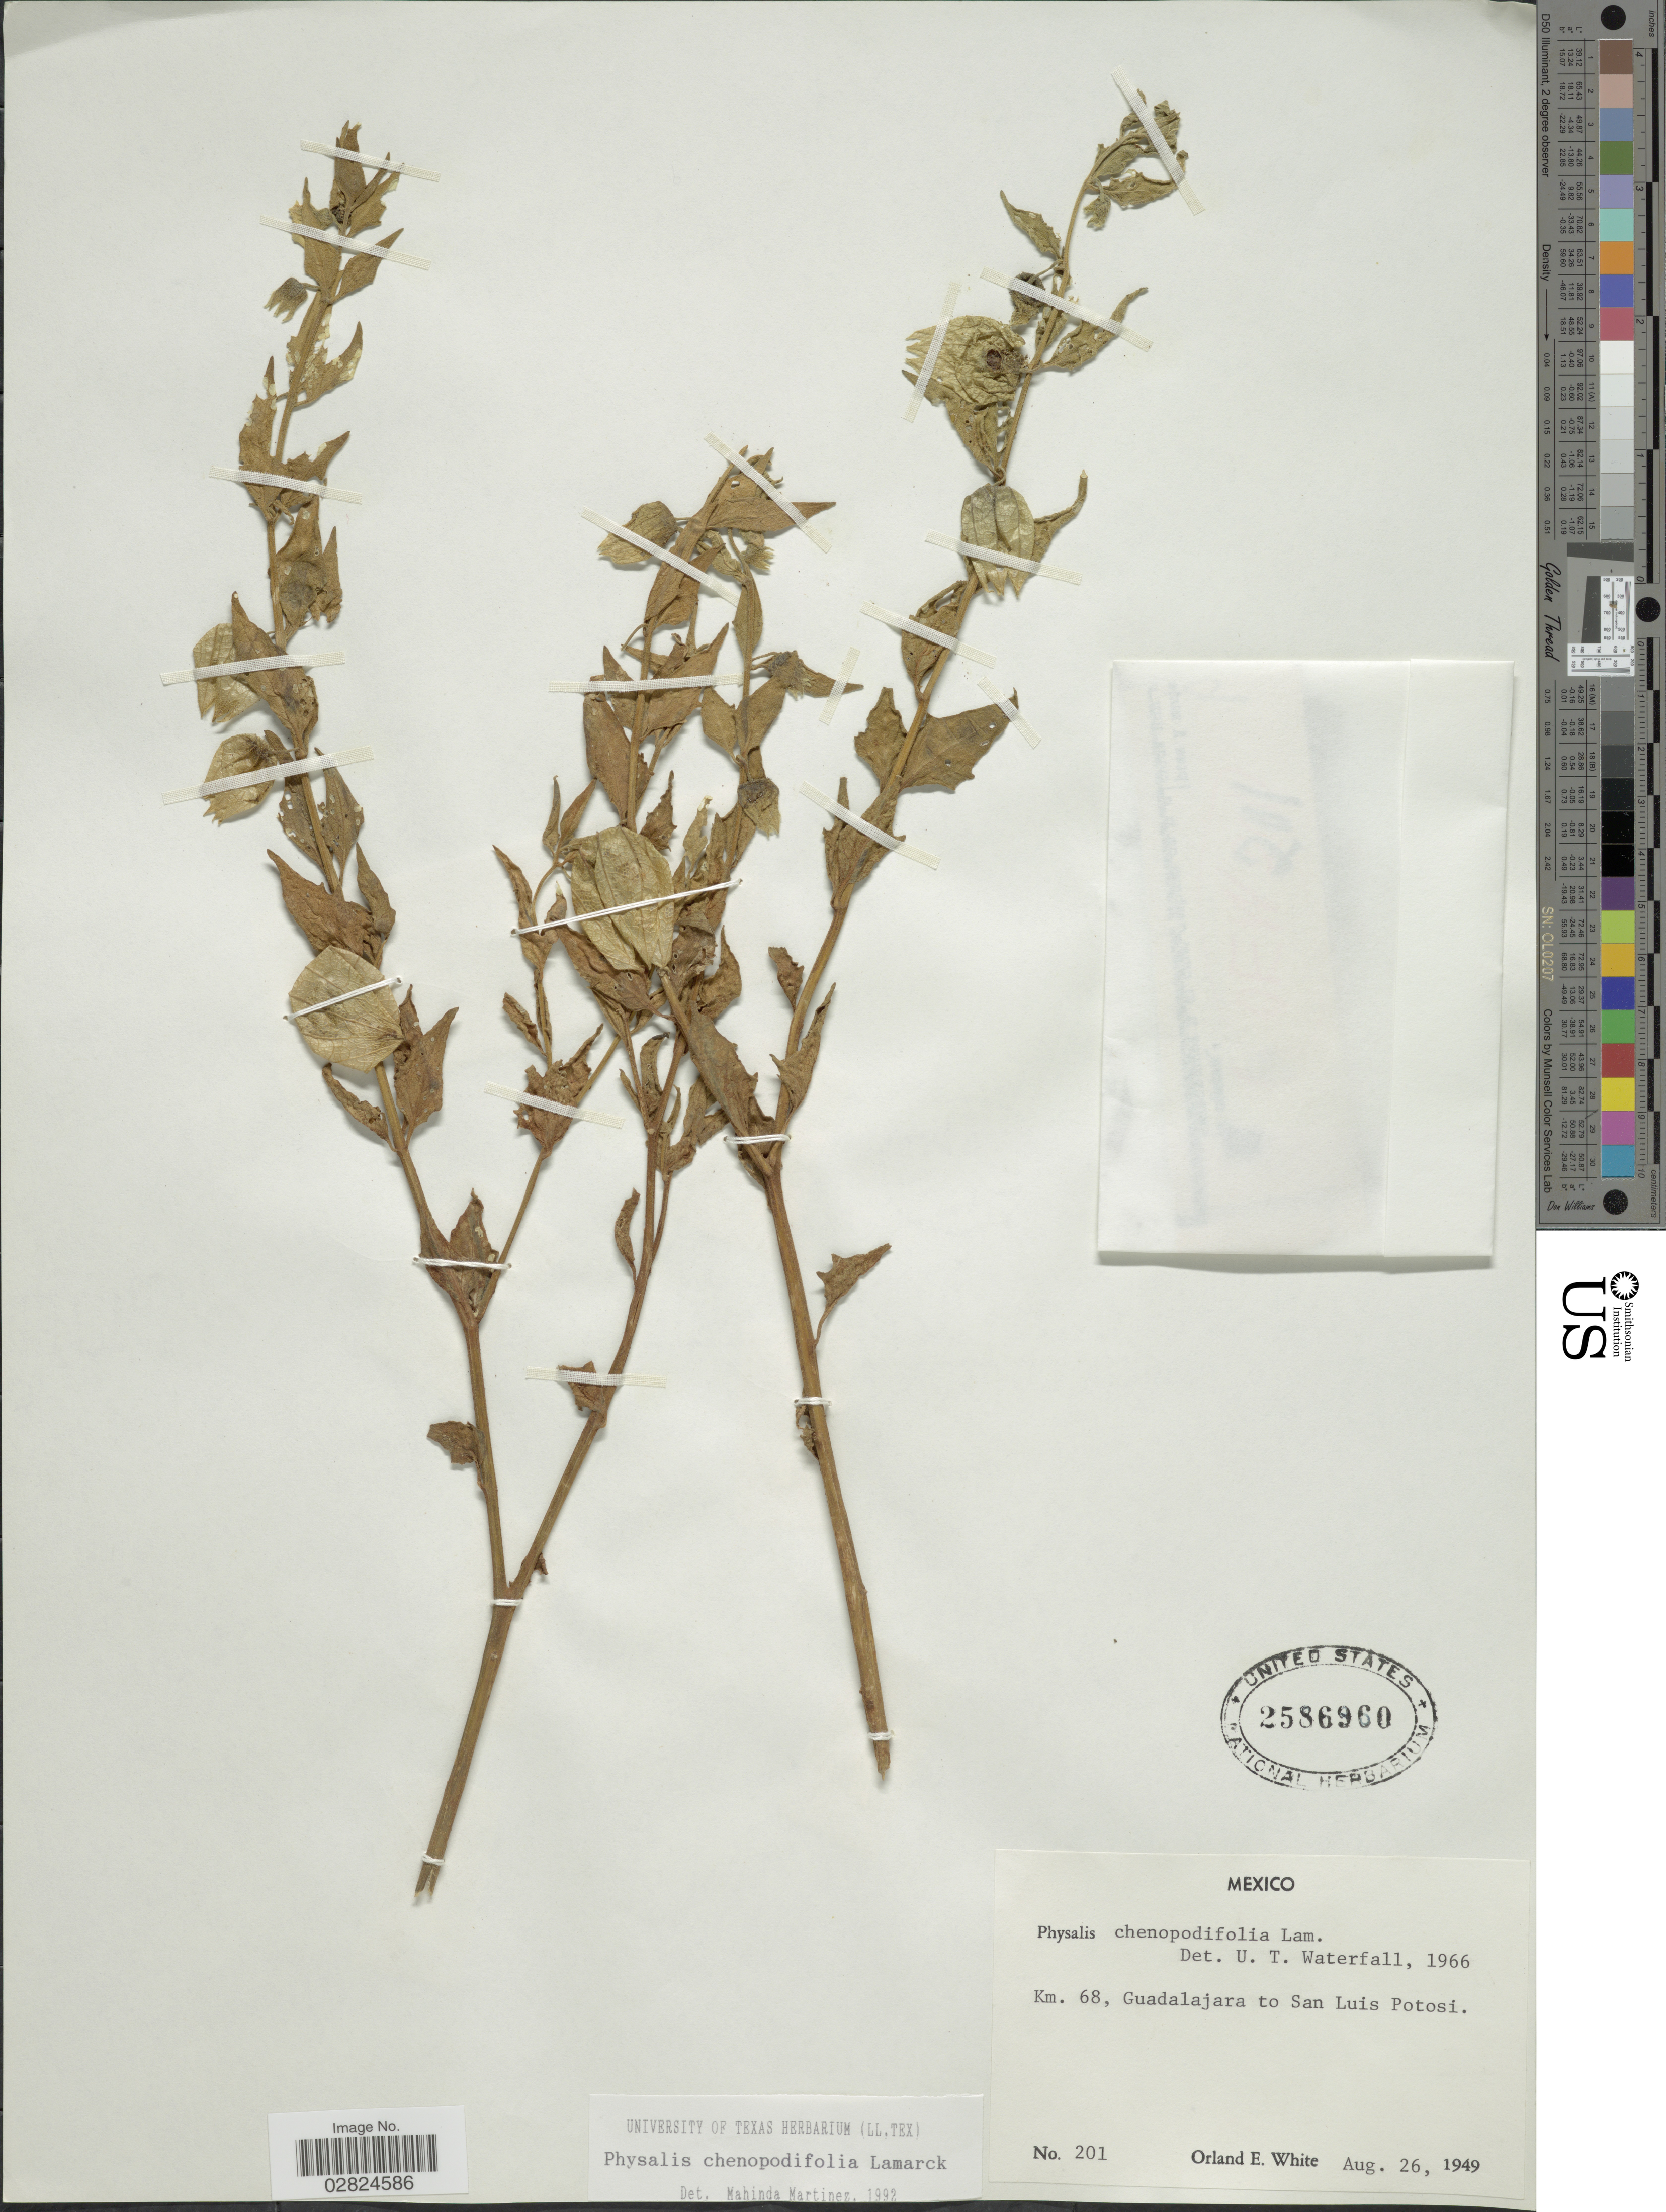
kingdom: Plantae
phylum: Tracheophyta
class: Magnoliopsida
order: Solanales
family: Solanaceae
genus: Physalis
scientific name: Physalis chenopodifolia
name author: Lam.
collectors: O. E. White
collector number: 201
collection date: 1949-08-26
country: Mexico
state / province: San Luis Potosí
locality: Km. 68, Guadalajara to San Luis Potosi.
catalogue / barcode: US 2586960